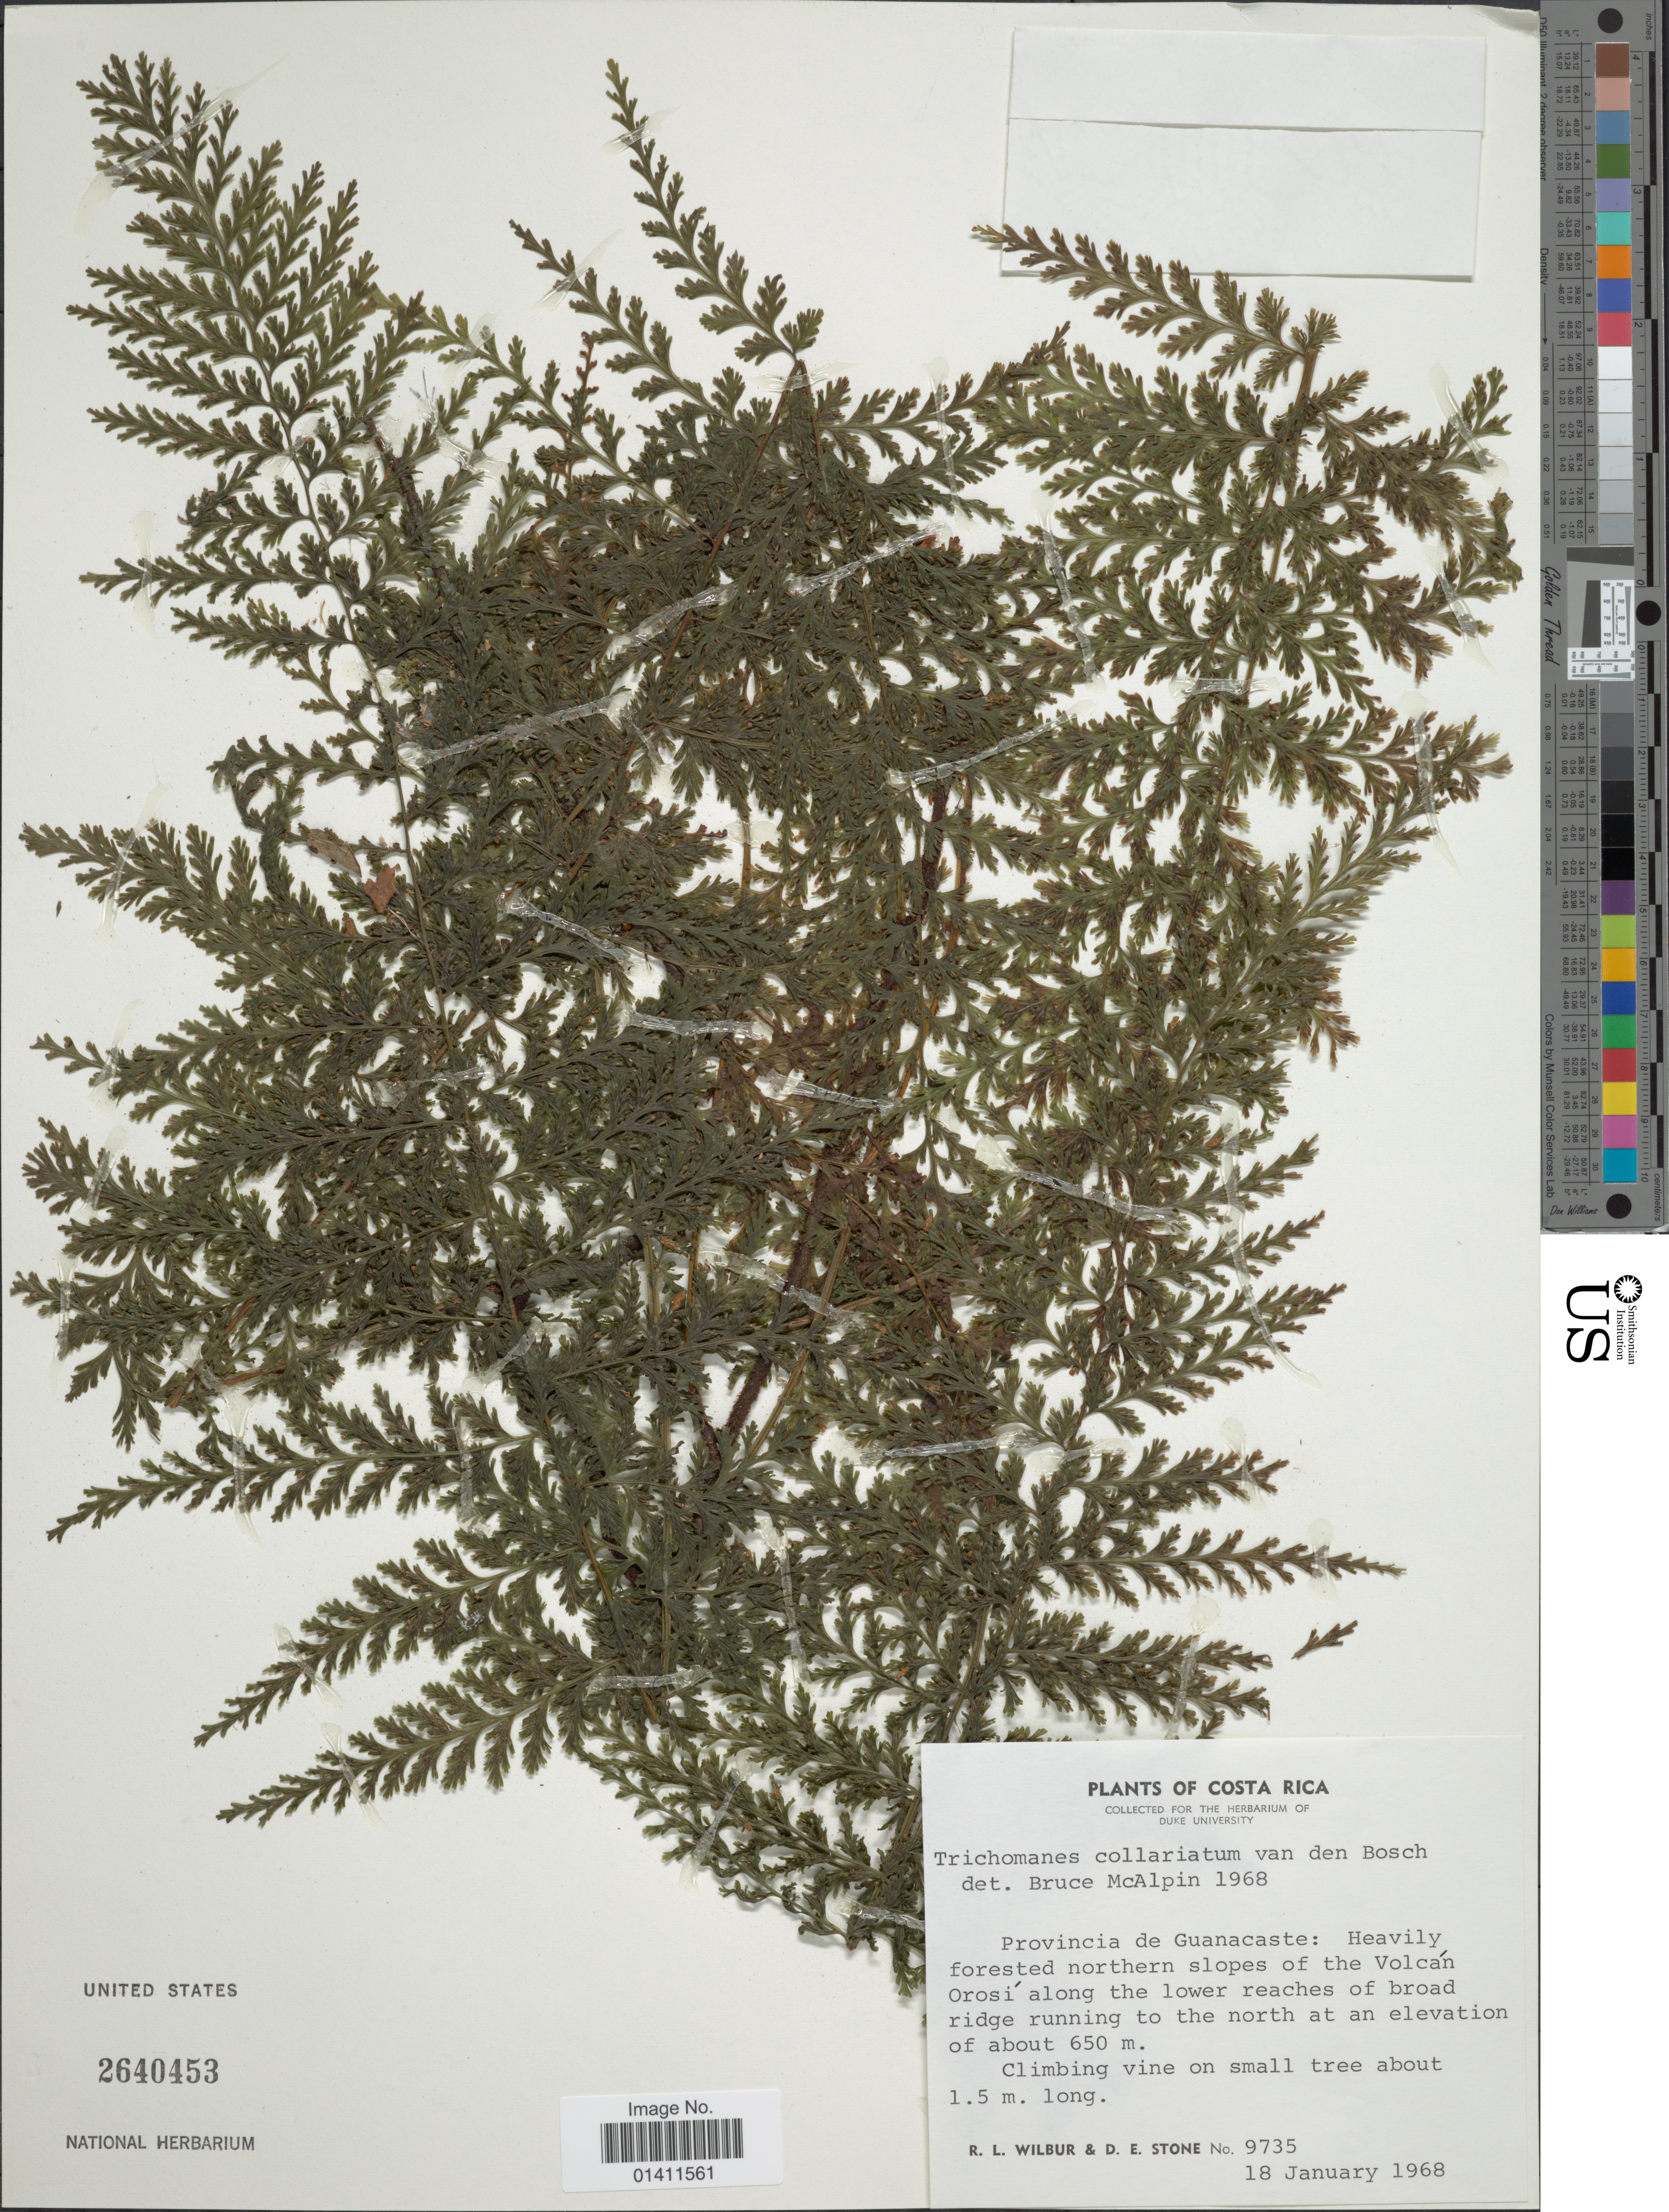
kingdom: Plantae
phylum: Tracheophyta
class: Polypodiopsida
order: Hymenophyllales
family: Hymenophyllaceae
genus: Vandenboschia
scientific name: Vandenboschia collariata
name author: (Bosch) Ebihara & K. Iwats.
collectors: R. L. Wilbur & D. E. Stone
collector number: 9753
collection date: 1968-01-18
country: Costa Rica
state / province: Guanacaste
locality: Provincia de Guanacaste: Heavily forested northern slopes of the Volcan Orosi along the lower reaches of broad ridge running to the north.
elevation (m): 650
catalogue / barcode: US 2640453